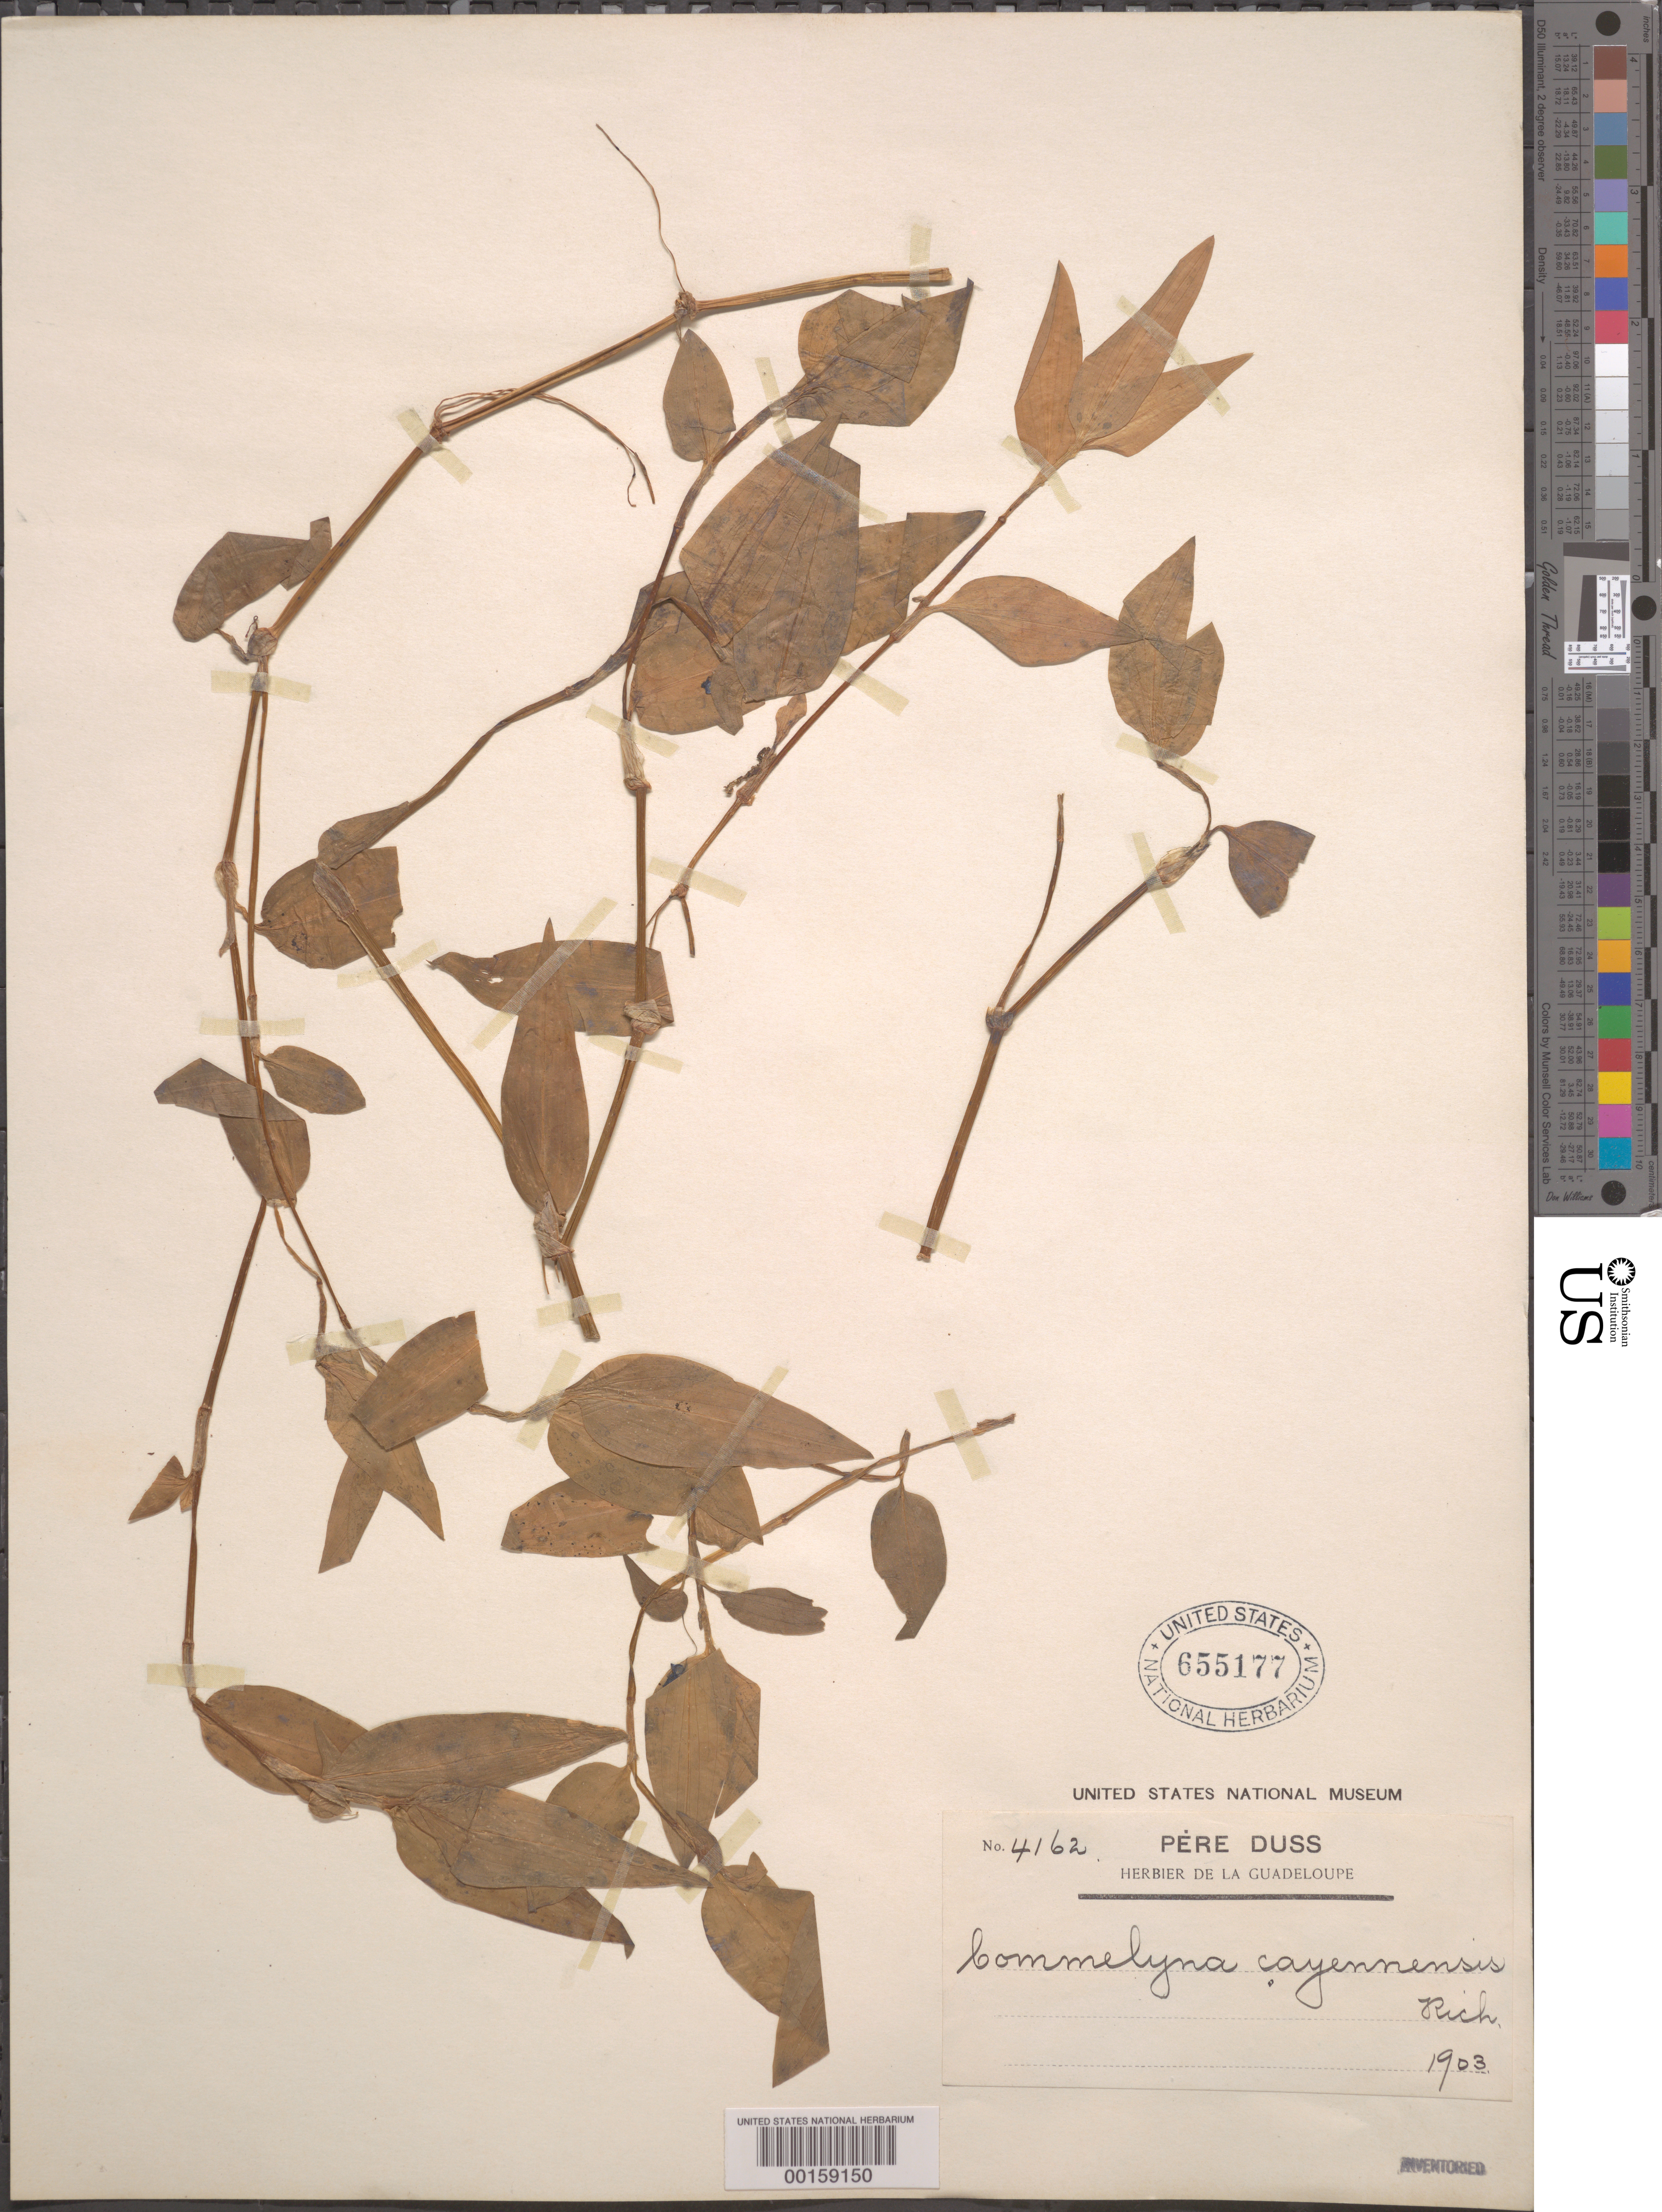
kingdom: Plantae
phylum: Tracheophyta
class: Liliopsida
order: Commelinales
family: Commelinaceae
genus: Commelina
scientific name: Commelina diffusa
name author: Burm. f.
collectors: Père Duss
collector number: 4162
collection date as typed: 1903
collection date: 1903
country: Guadeloupe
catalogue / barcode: US 655177